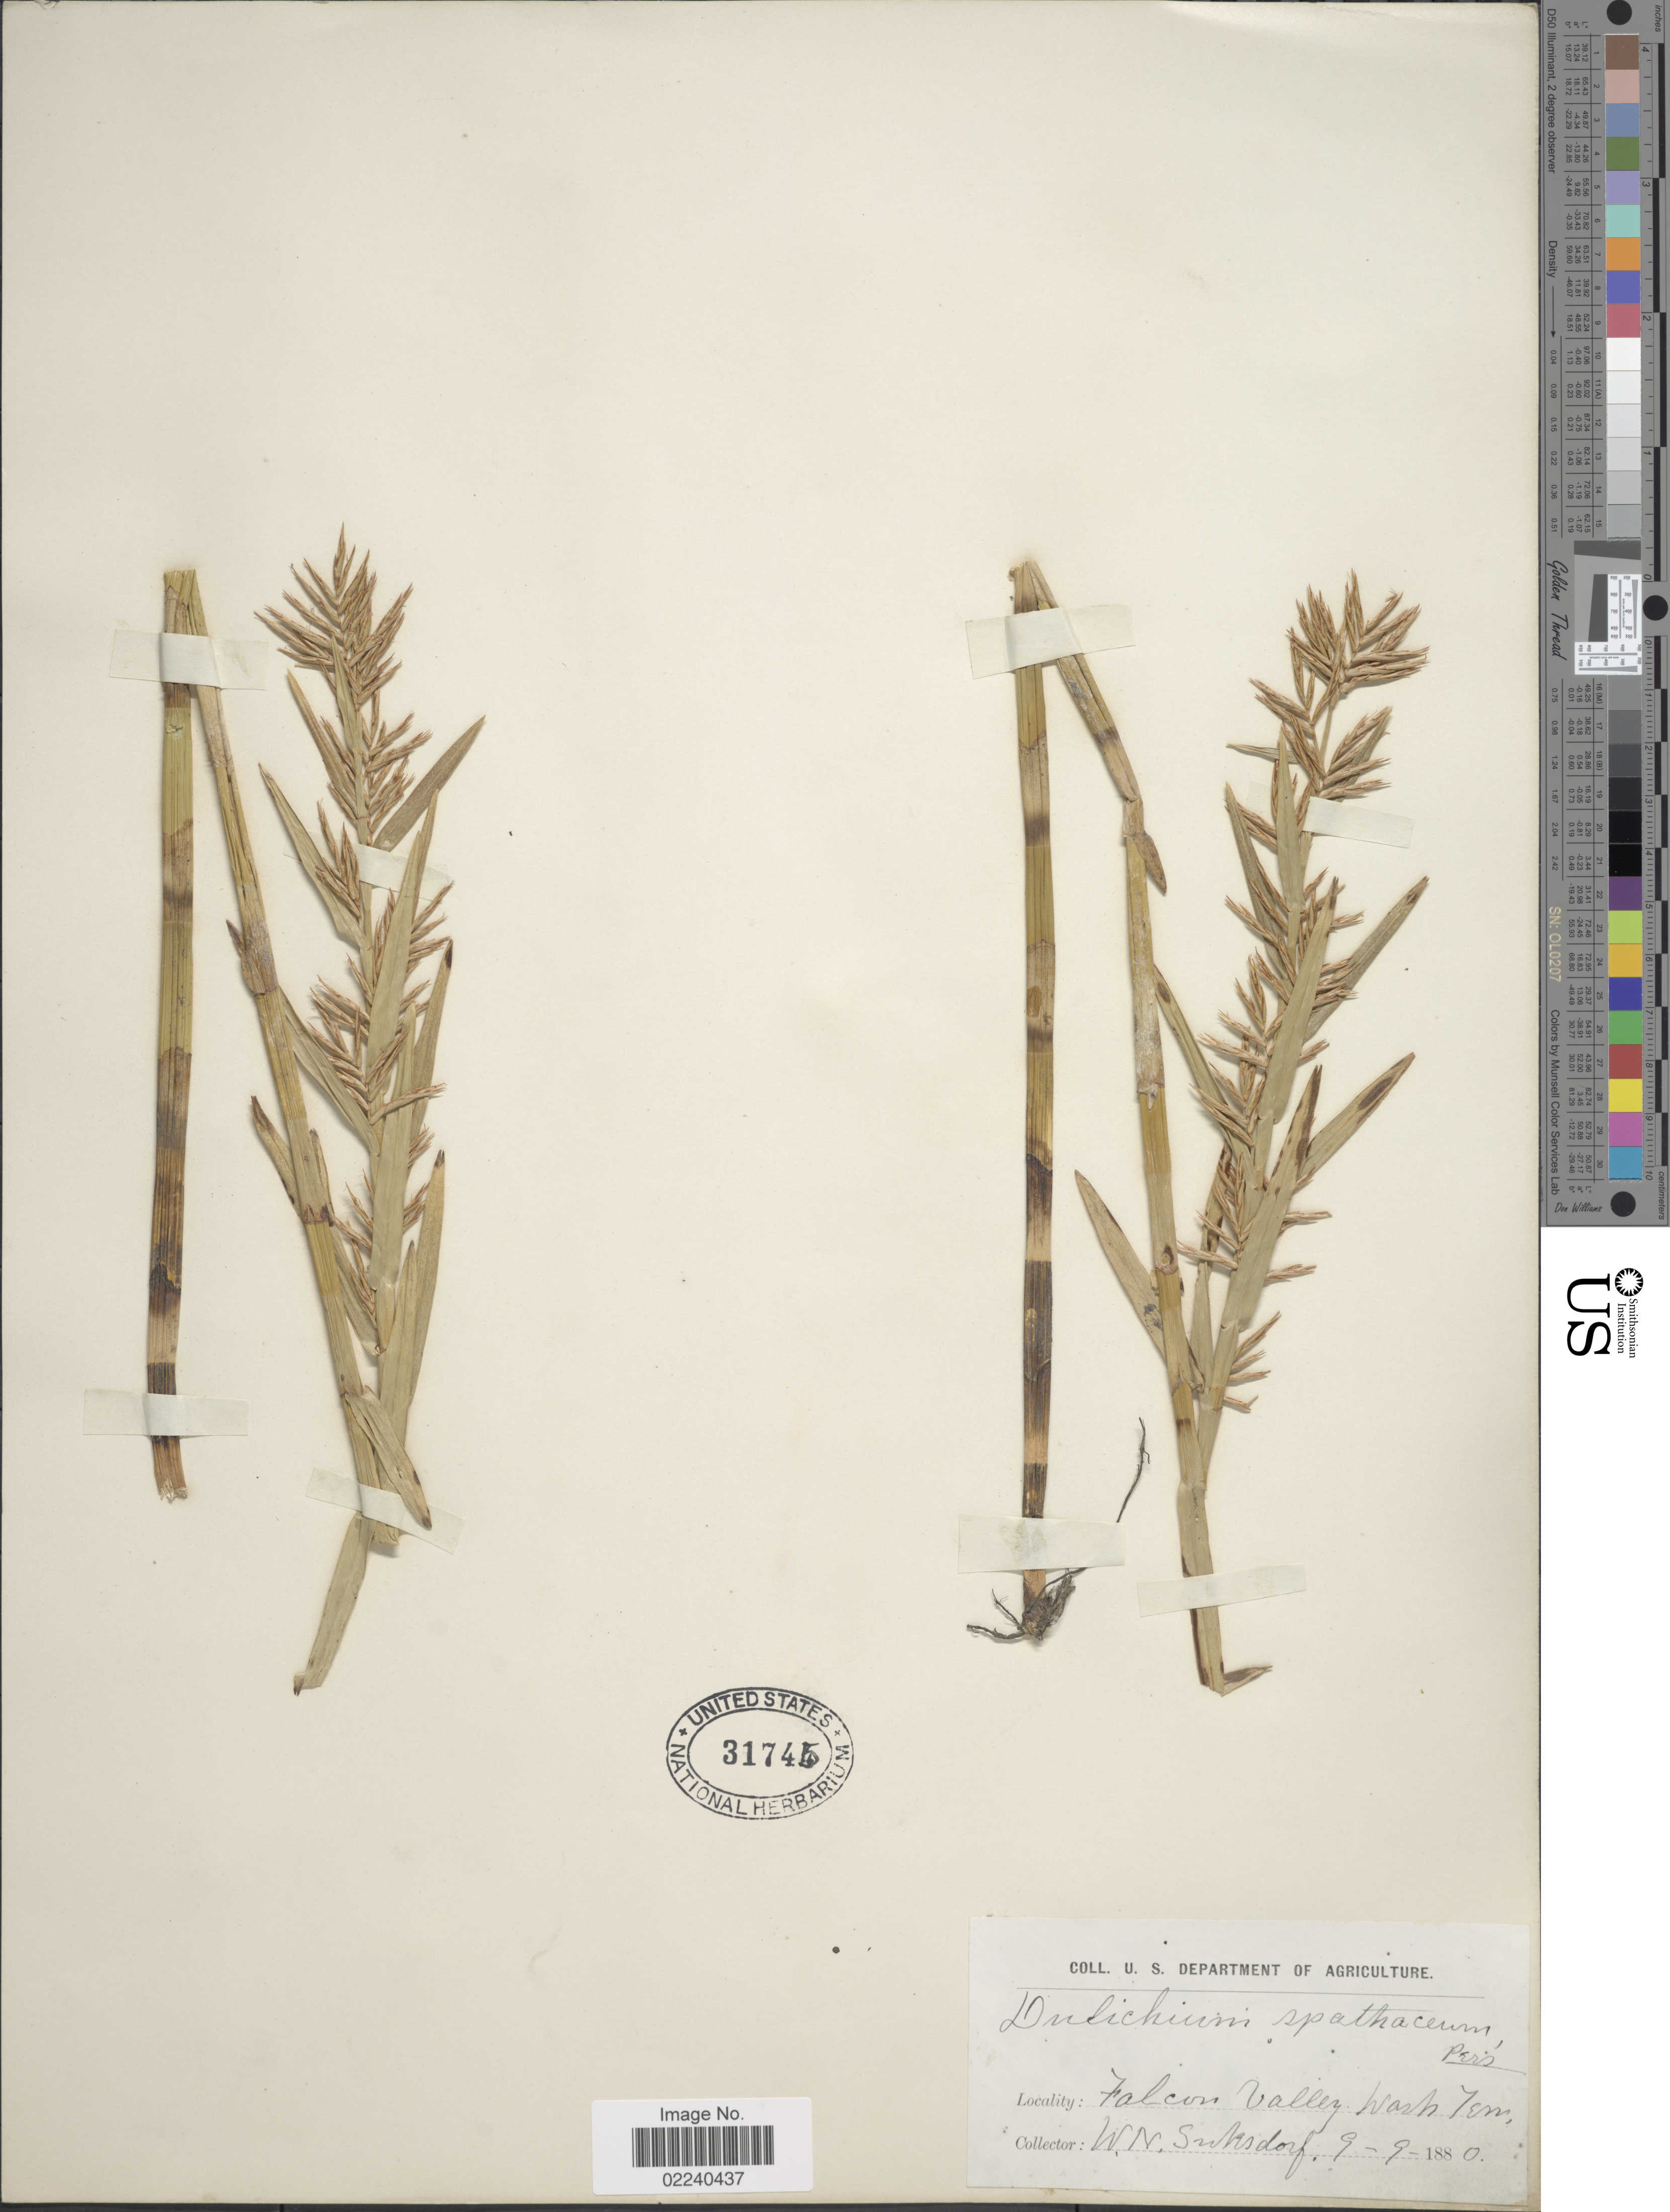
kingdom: Plantae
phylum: Tracheophyta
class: Liliopsida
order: Poales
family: Cyperaceae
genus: Dulichium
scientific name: Dulichium arundinaceum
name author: (L.) Britton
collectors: W. N. Suksdorf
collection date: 1880-09-09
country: United States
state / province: Washington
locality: Falcon Valley, Wash. Territory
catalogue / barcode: US 31745